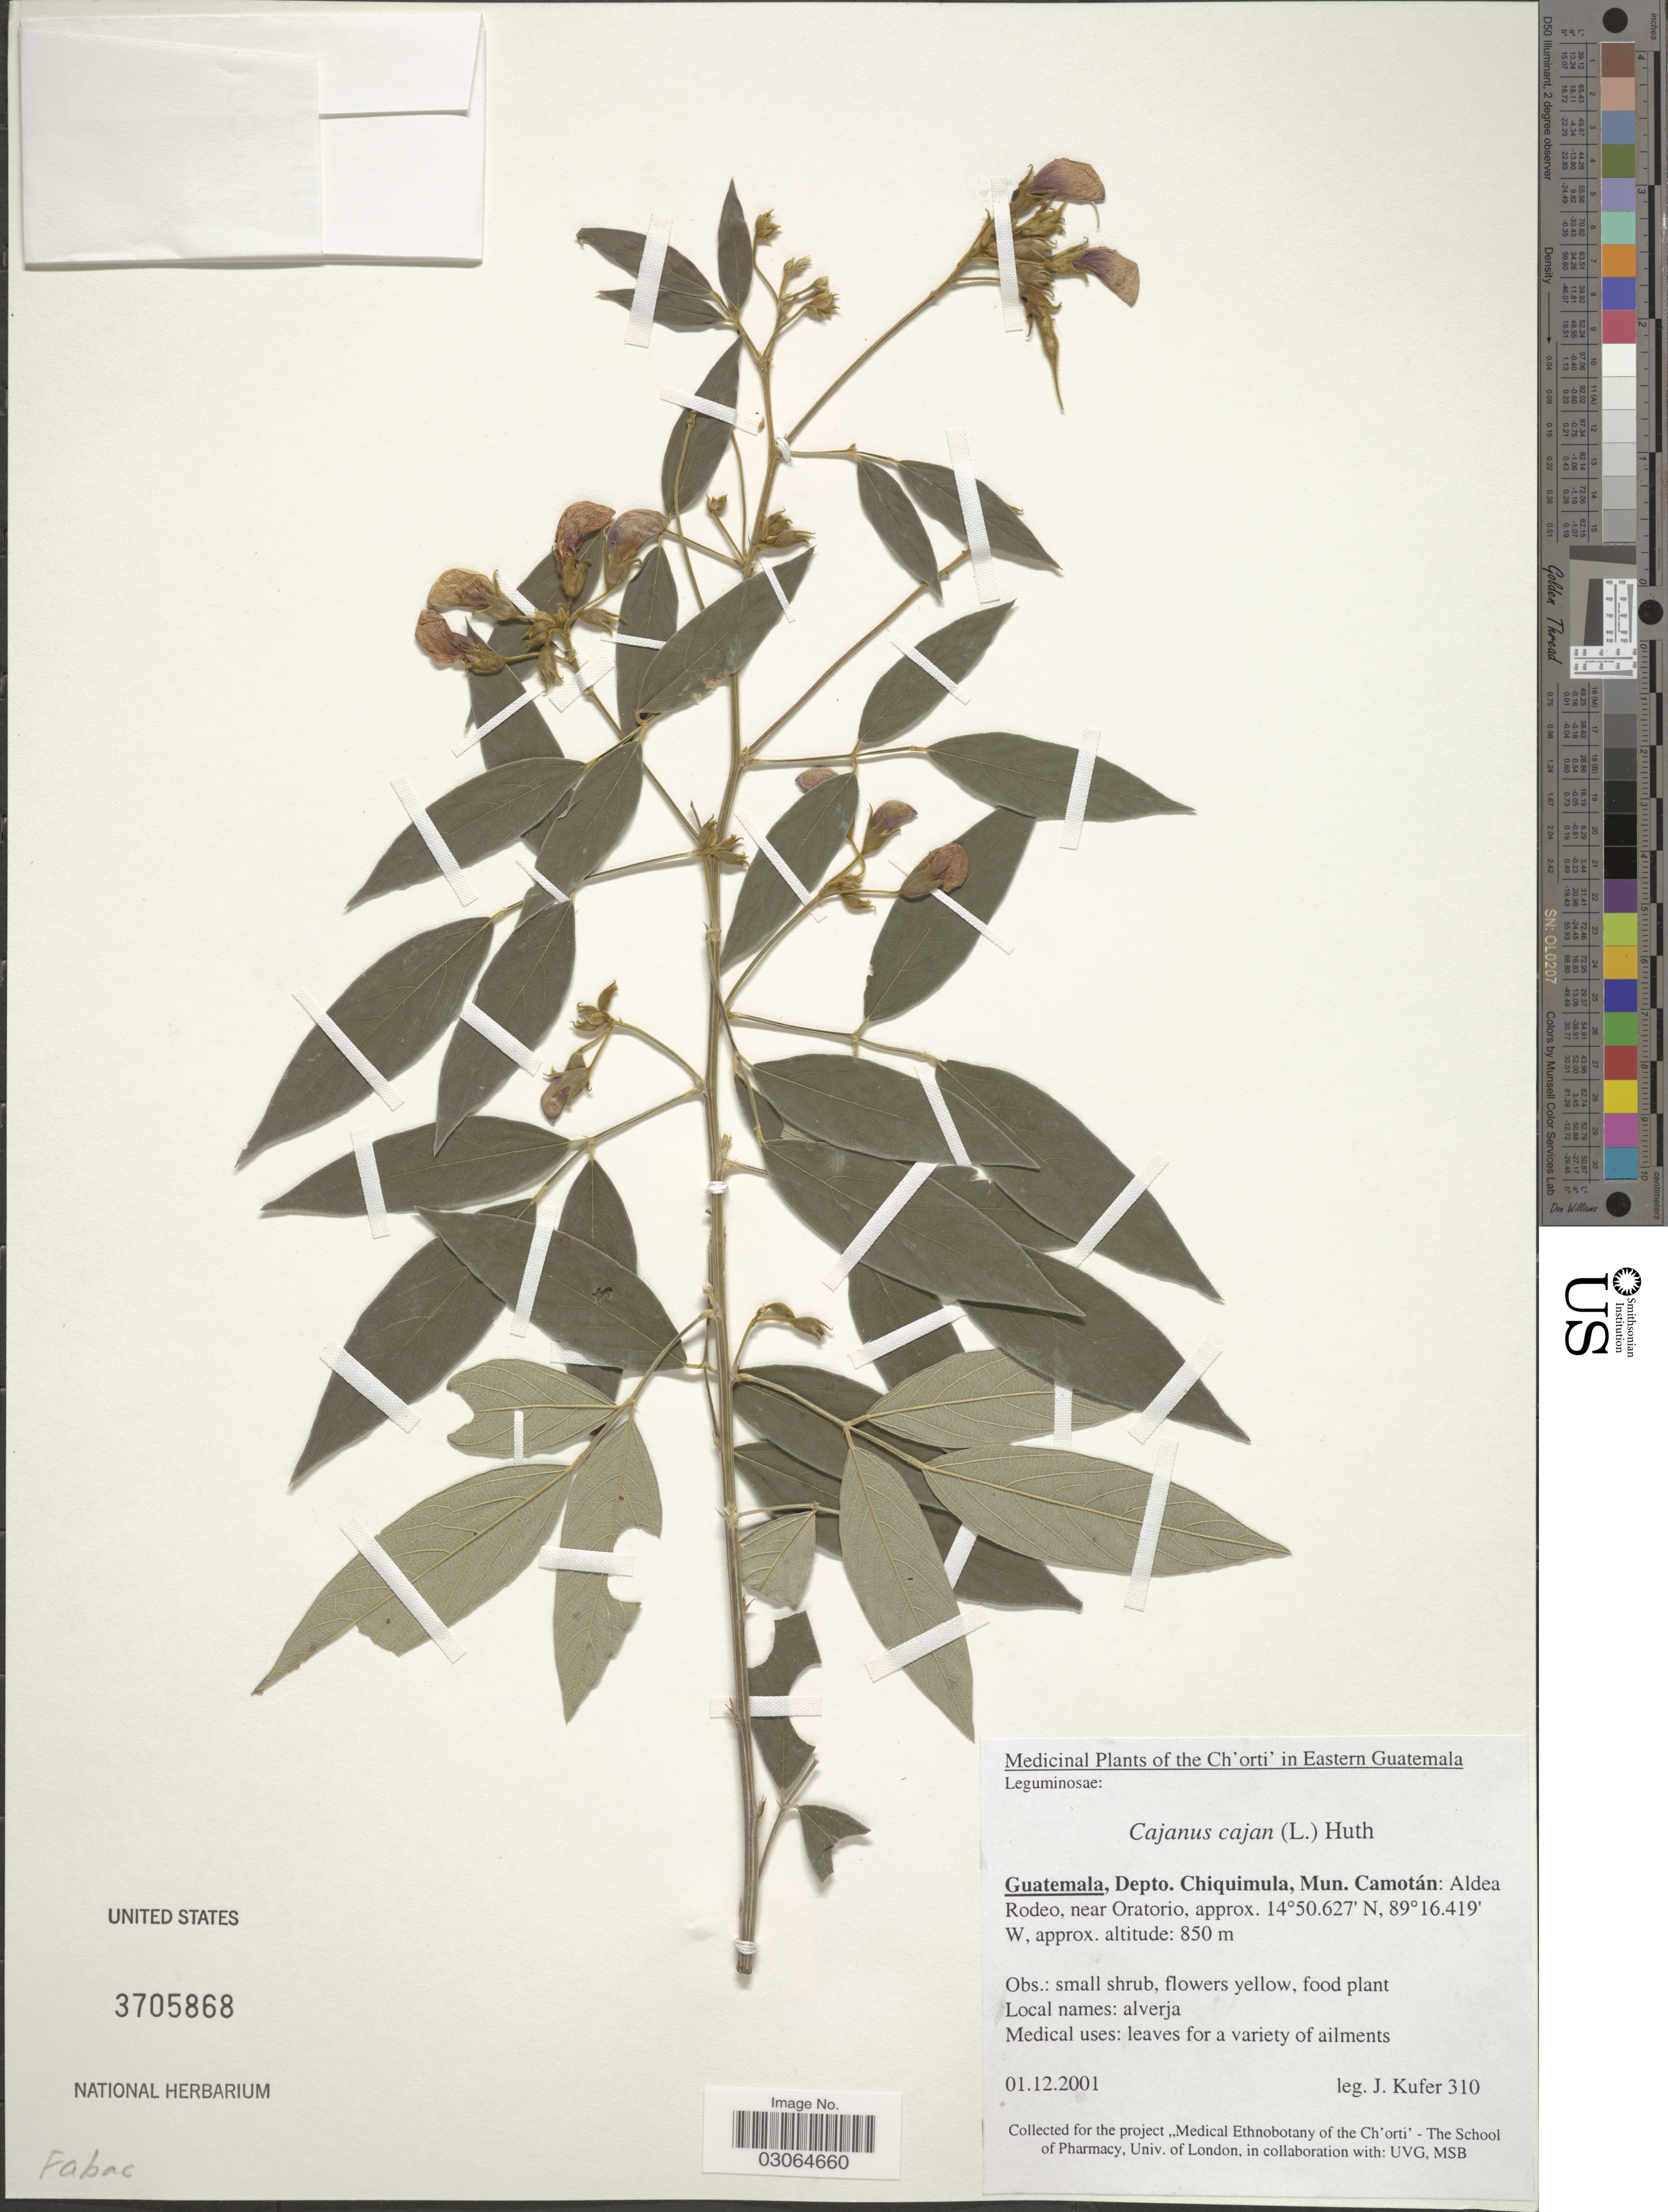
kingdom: Plantae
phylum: Tracheophyta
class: Magnoliopsida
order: Fabales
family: Fabaceae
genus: Cajanus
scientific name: Cajanus cajan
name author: (L.) Huth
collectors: J. Kufer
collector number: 310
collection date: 2001-12-01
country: Guatemala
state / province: Chiquimula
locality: Ch'orti in Eastern Guatemala. Depto. Chiquimula, Mun. Camotán: Aldea Rodeo, near Oratorio.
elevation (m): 850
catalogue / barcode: US 3705868